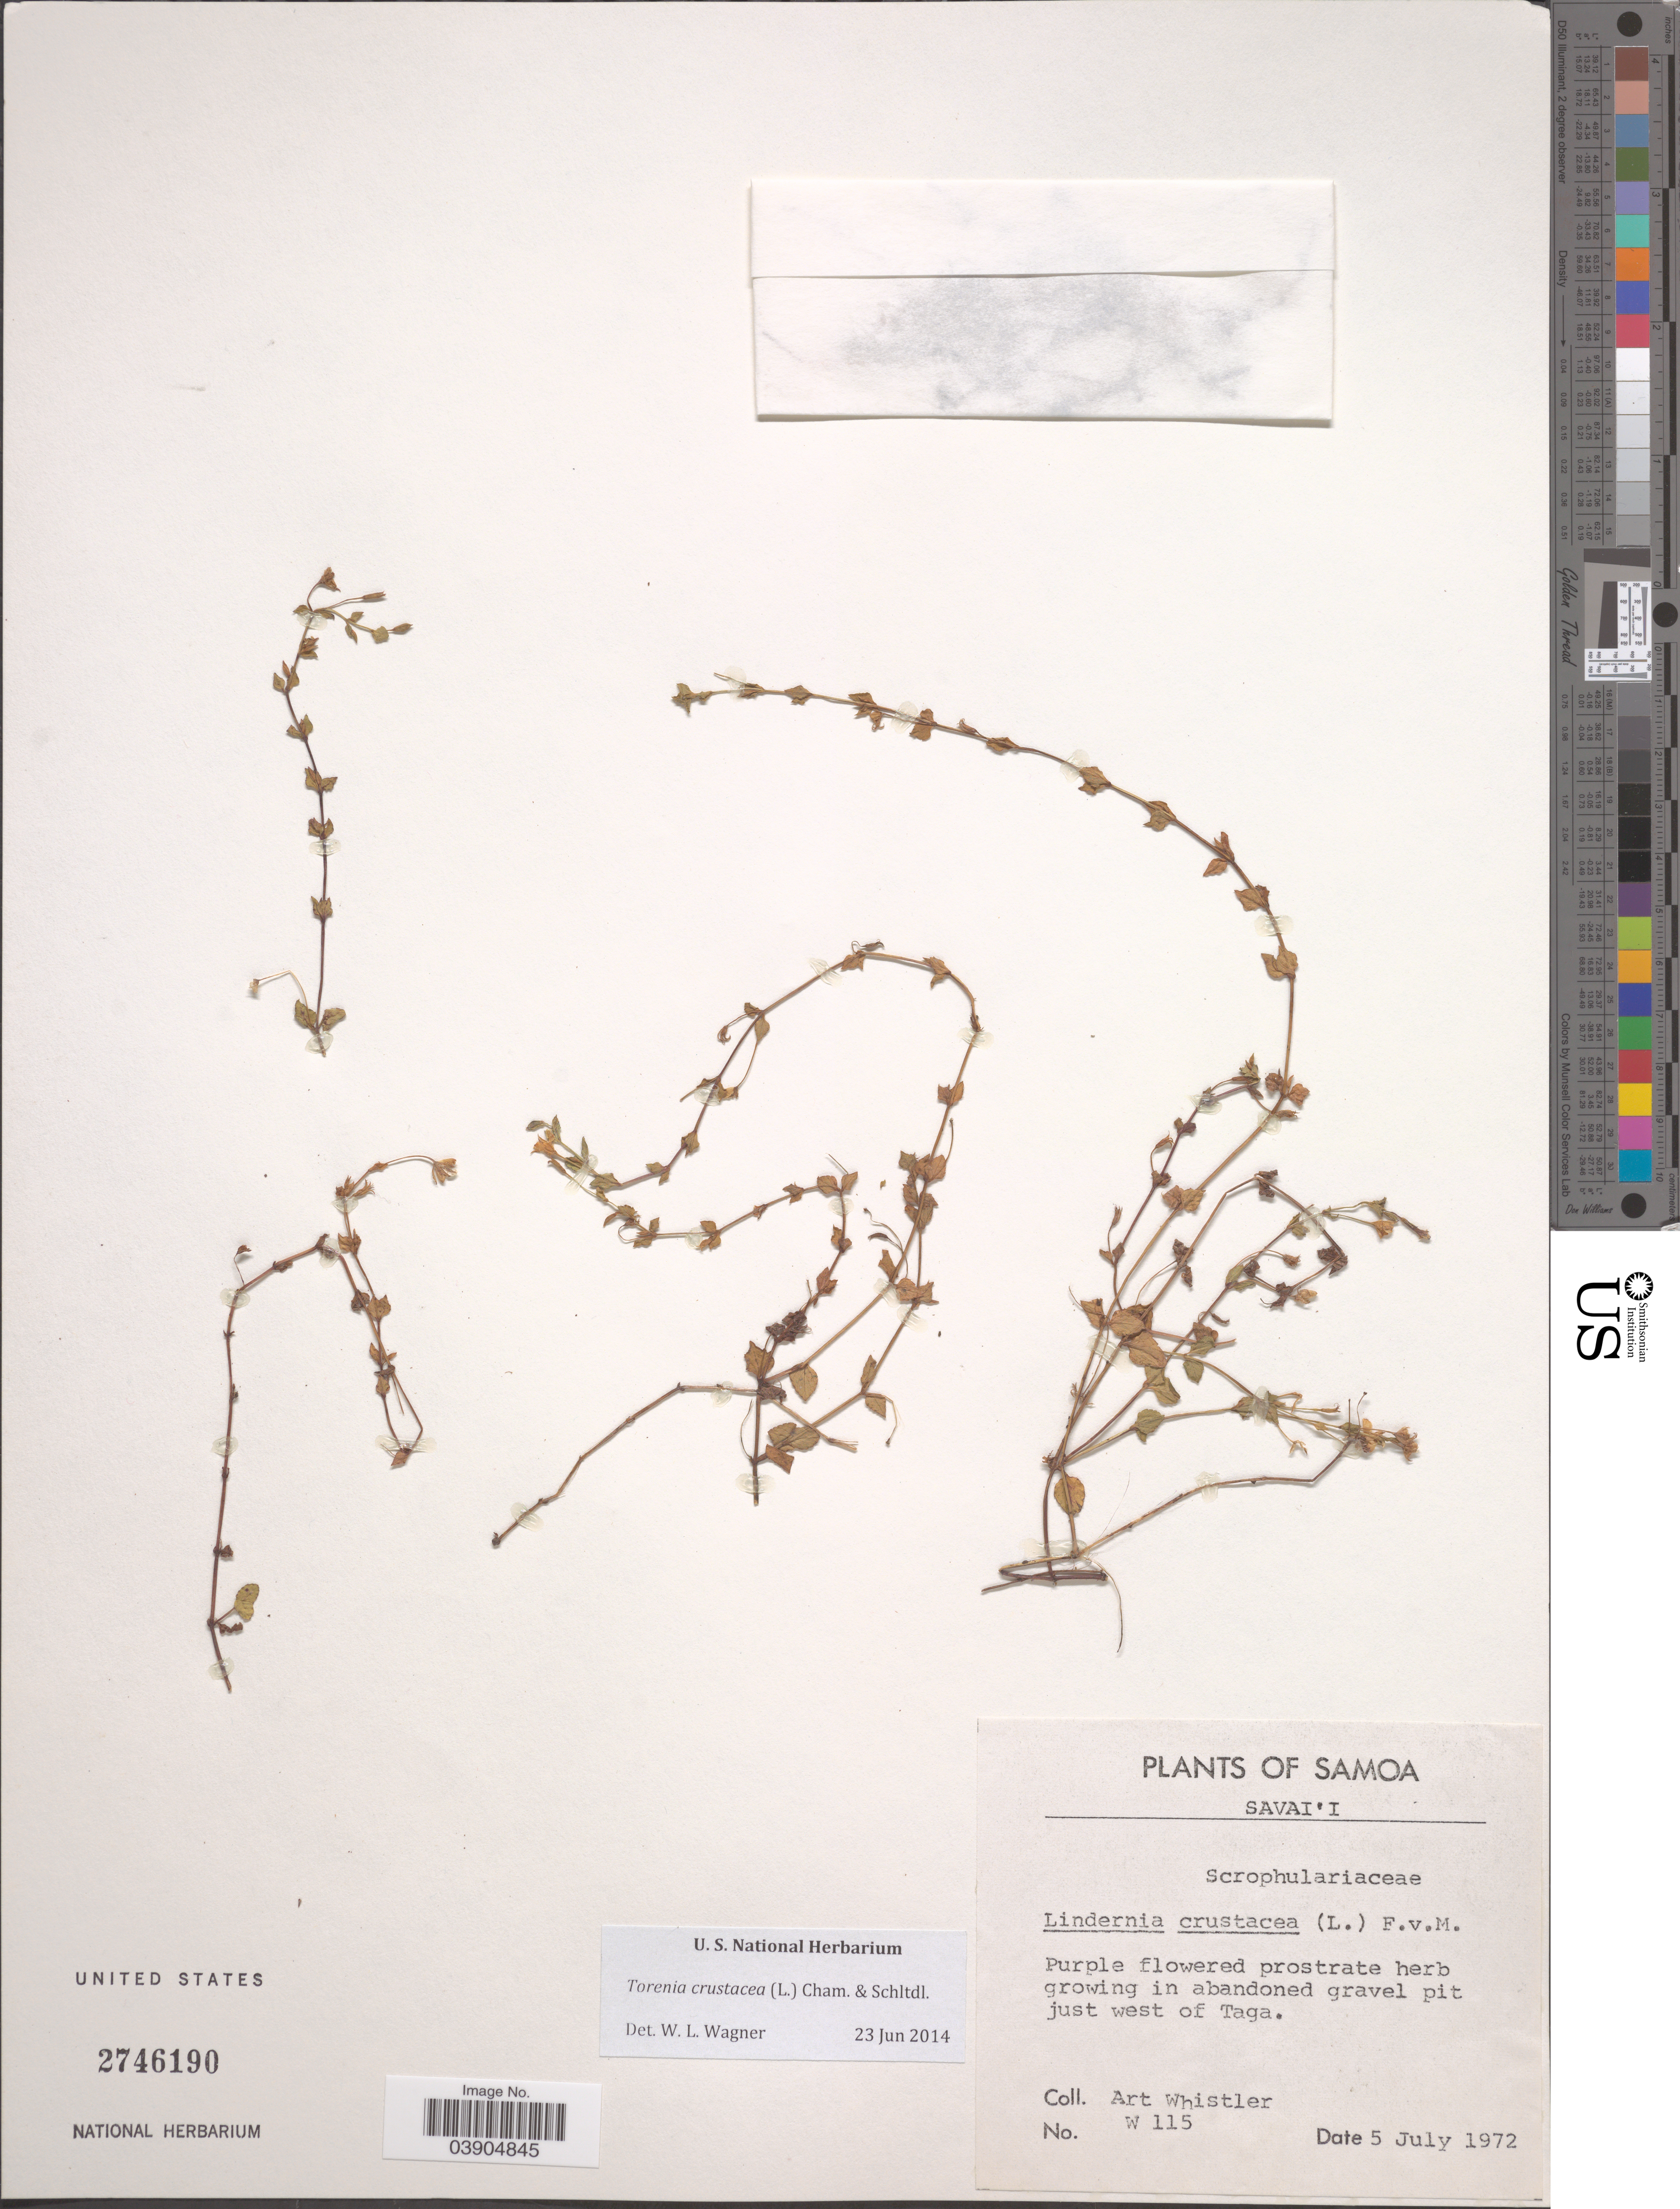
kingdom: Plantae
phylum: Tracheophyta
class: Magnoliopsida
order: Lamiales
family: Linderniaceae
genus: Lindernia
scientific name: Lindernia crustacea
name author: (L.) F. Muell.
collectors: A. Whistler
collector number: W 115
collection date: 1972-07-05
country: Samoa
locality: Samoa. Savai'i. Just west of Taga.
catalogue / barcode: US 2746190